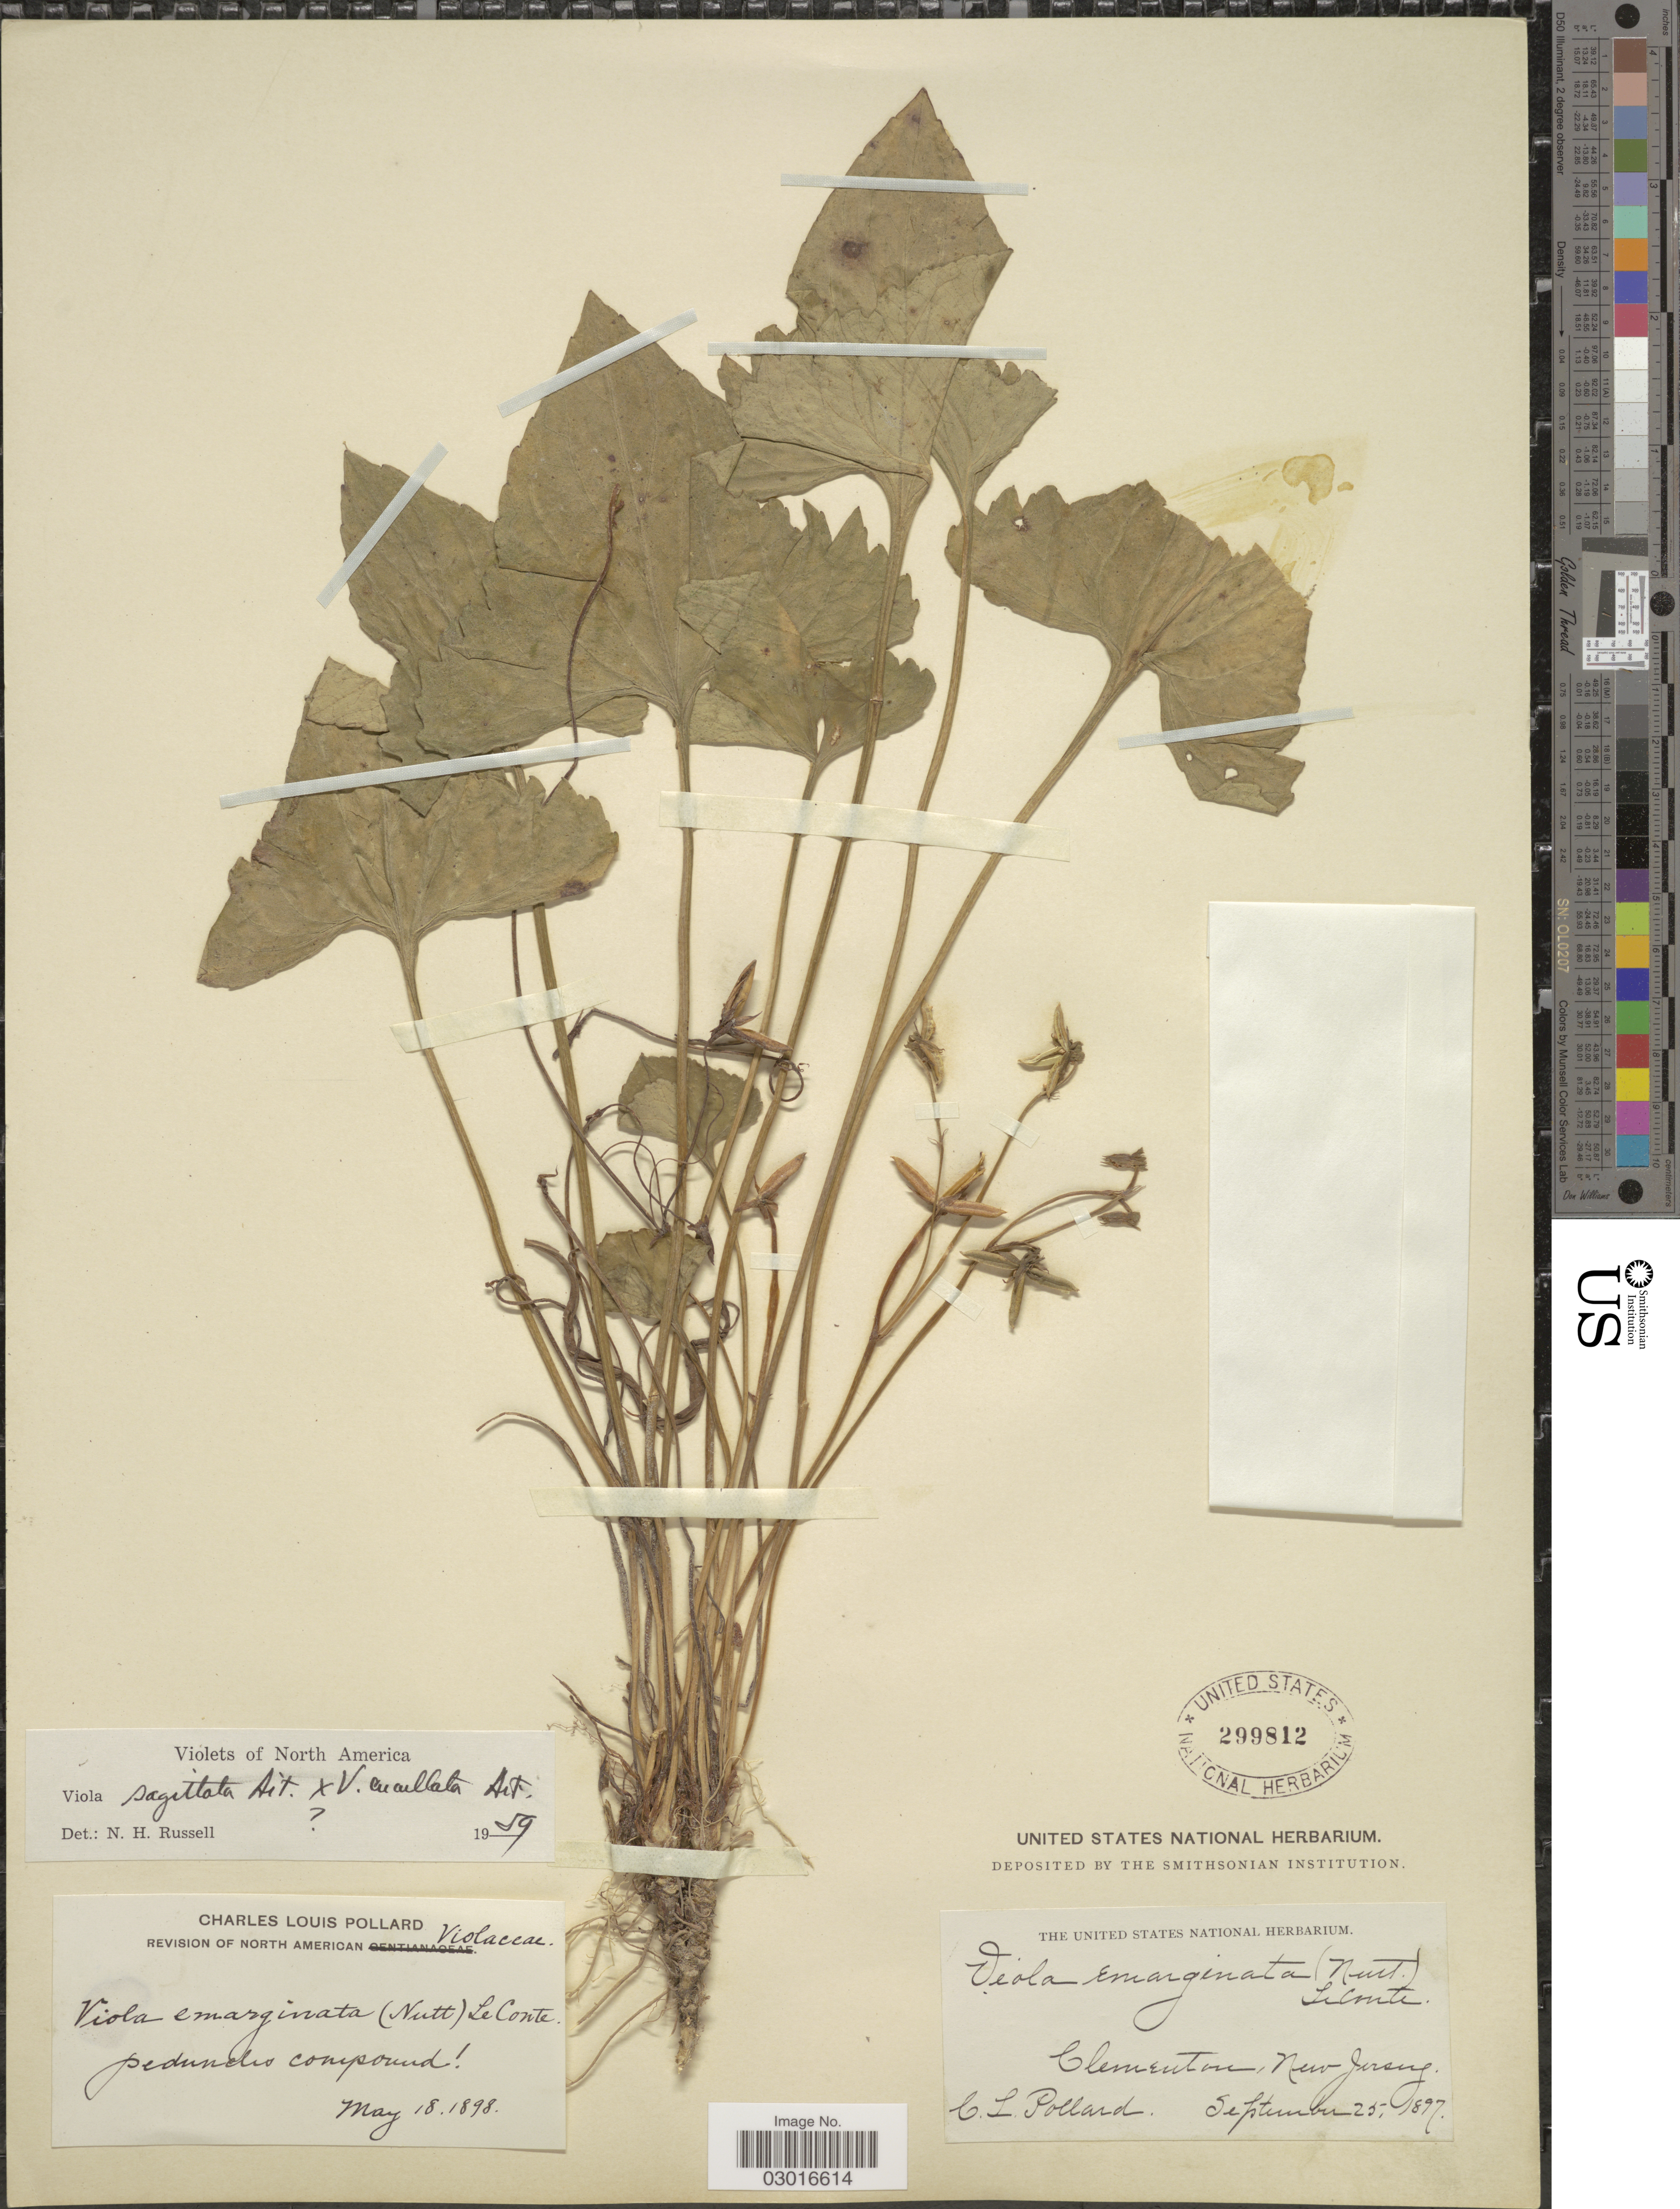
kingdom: Plantae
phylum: Tracheophyta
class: Magnoliopsida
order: Malpighiales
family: Violaceae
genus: Viola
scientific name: Viola sagittata x V. cucullata Aiton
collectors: C. L. Pollard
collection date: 1898-05-18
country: United States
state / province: New Jersey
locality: Clementon.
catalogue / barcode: US 299812